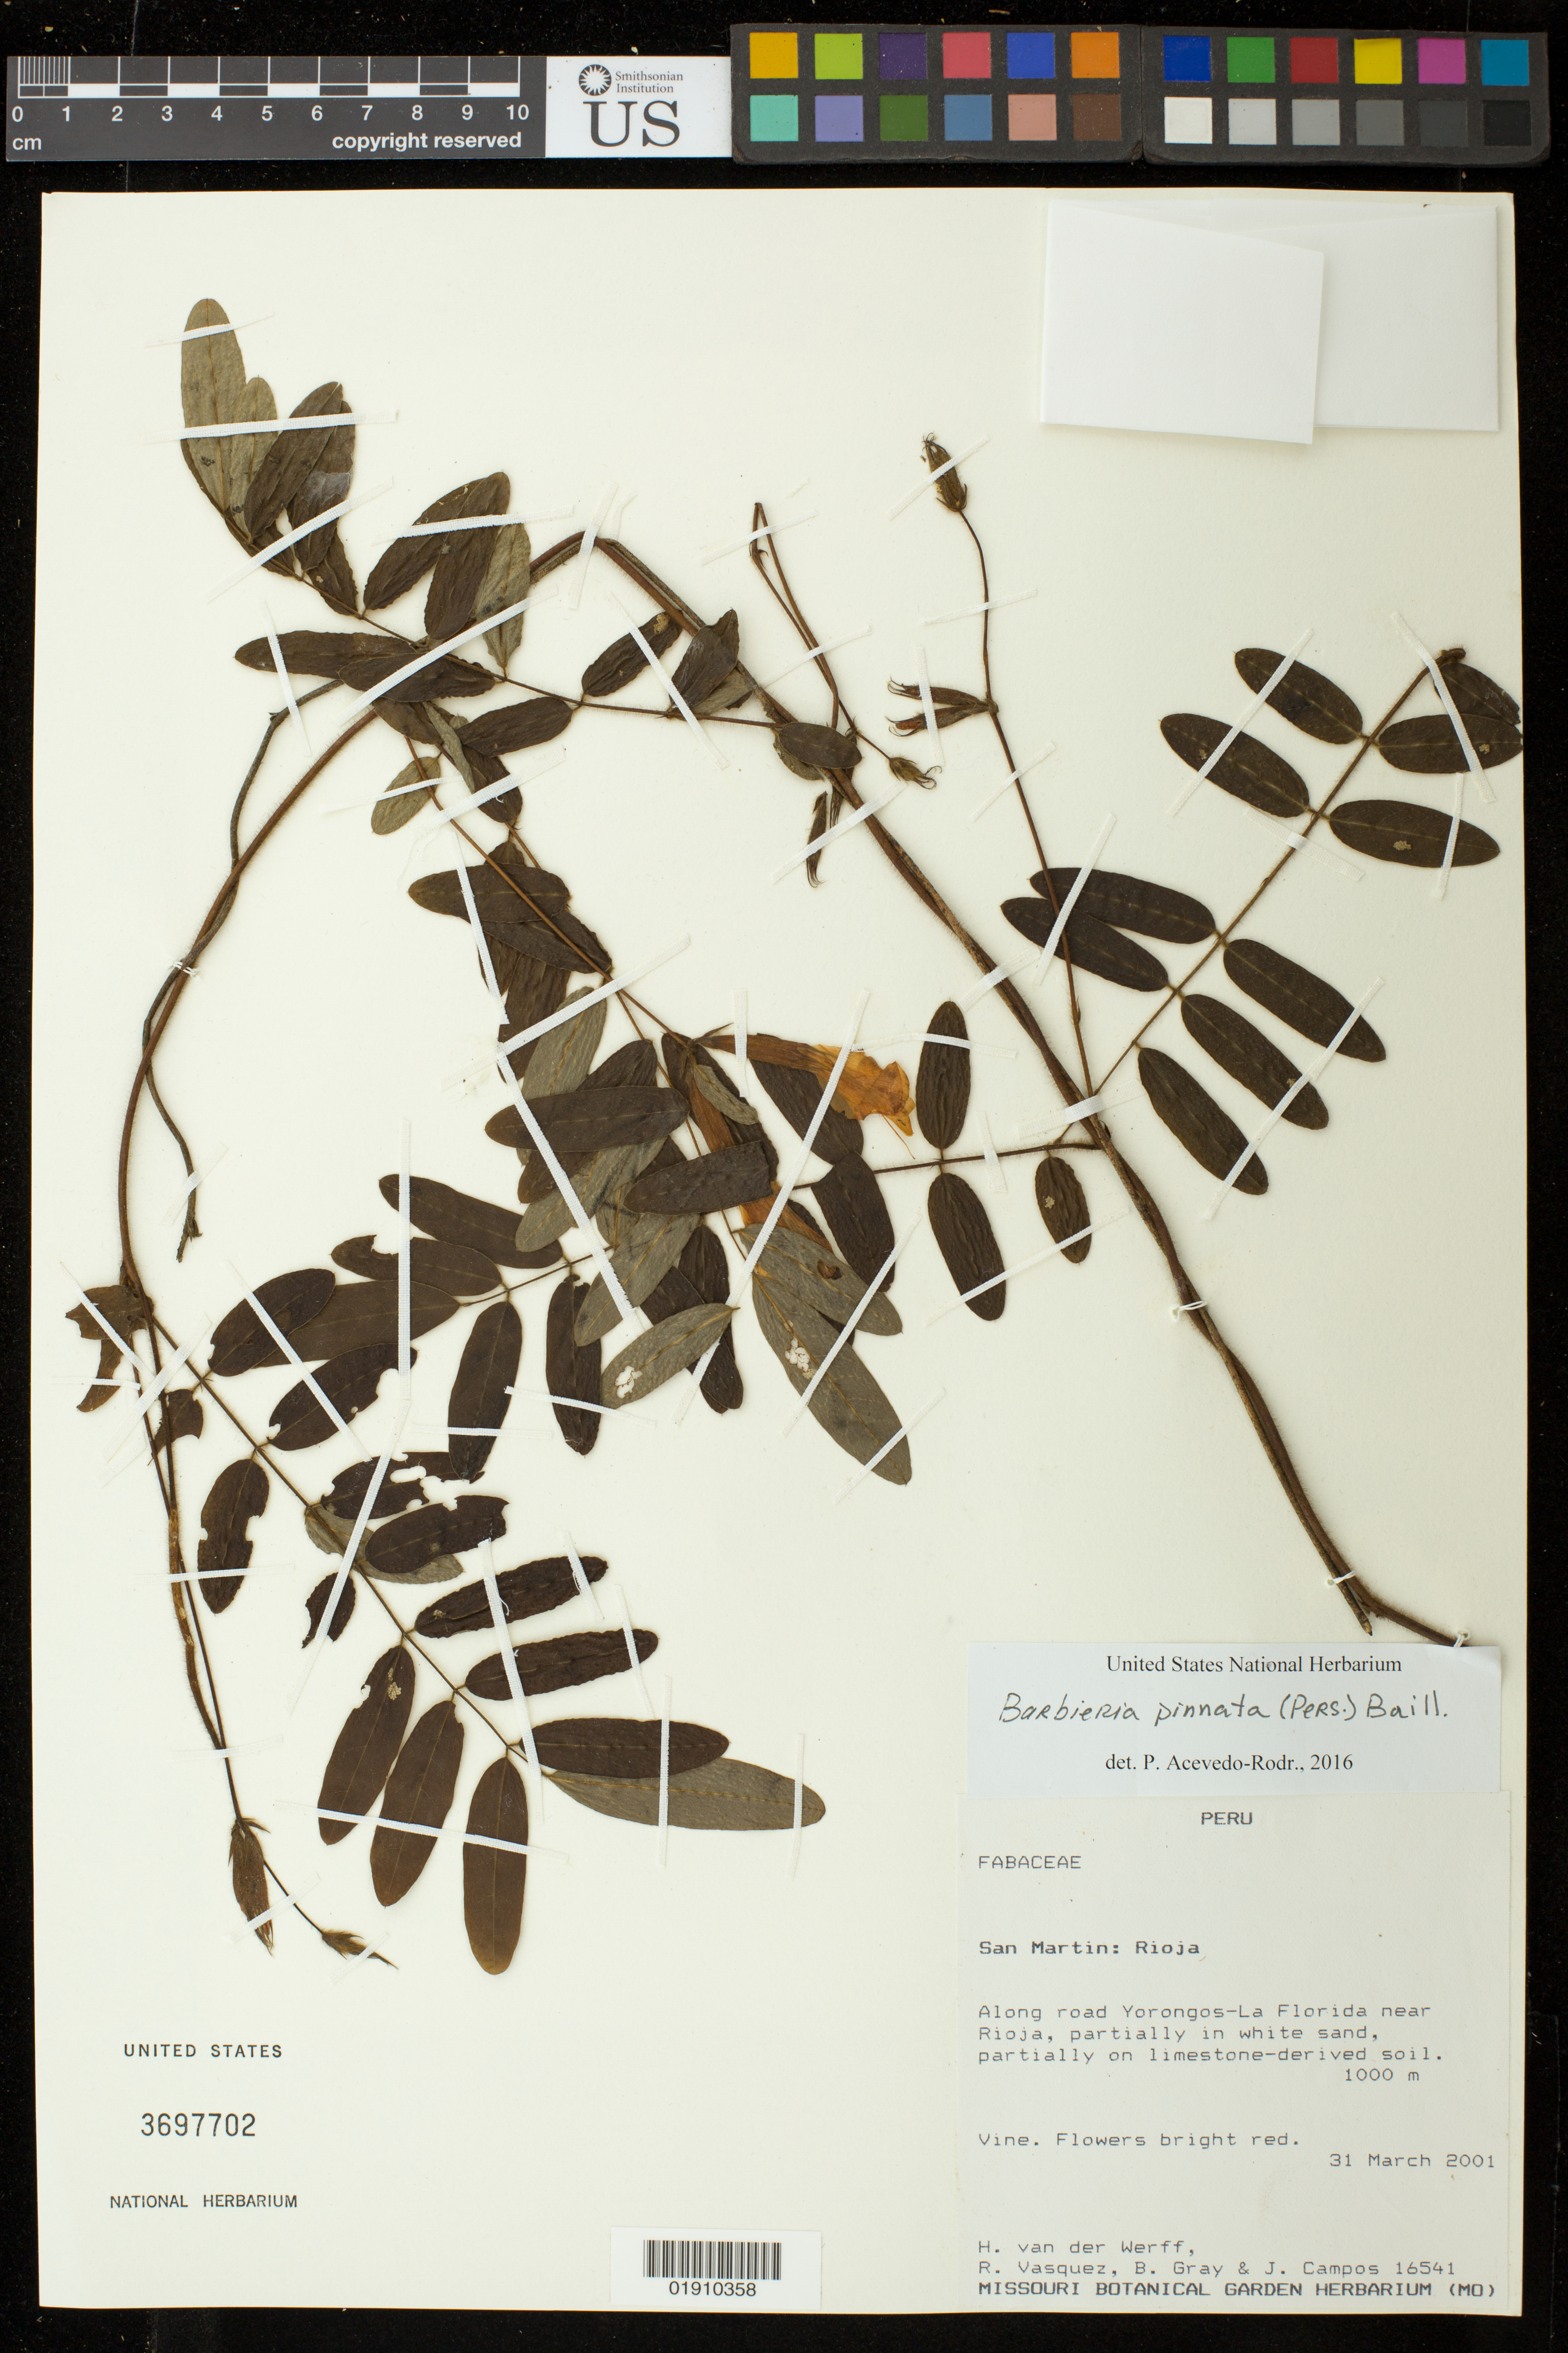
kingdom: Plantae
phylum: Tracheophyta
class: Magnoliopsida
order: Fabales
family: Fabaceae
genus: Barbieria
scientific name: Barbieria pinnata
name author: (Pers.) Baill.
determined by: Acevedo-Rodríguez, P., (BOT), Smithsonian Institution - National Museum of Natural History (UNITED STATES)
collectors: H. van der Werff, R. Vasquez, B. Gray & J. Campos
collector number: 16541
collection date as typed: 31 March 2001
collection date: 2001-03-31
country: Peru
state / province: San Martín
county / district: Rioja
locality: Along road Yoongos-La Florida near Rioja, partially in white sand, partially on limestone-derived soil.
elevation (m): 1000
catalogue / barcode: US 3697702